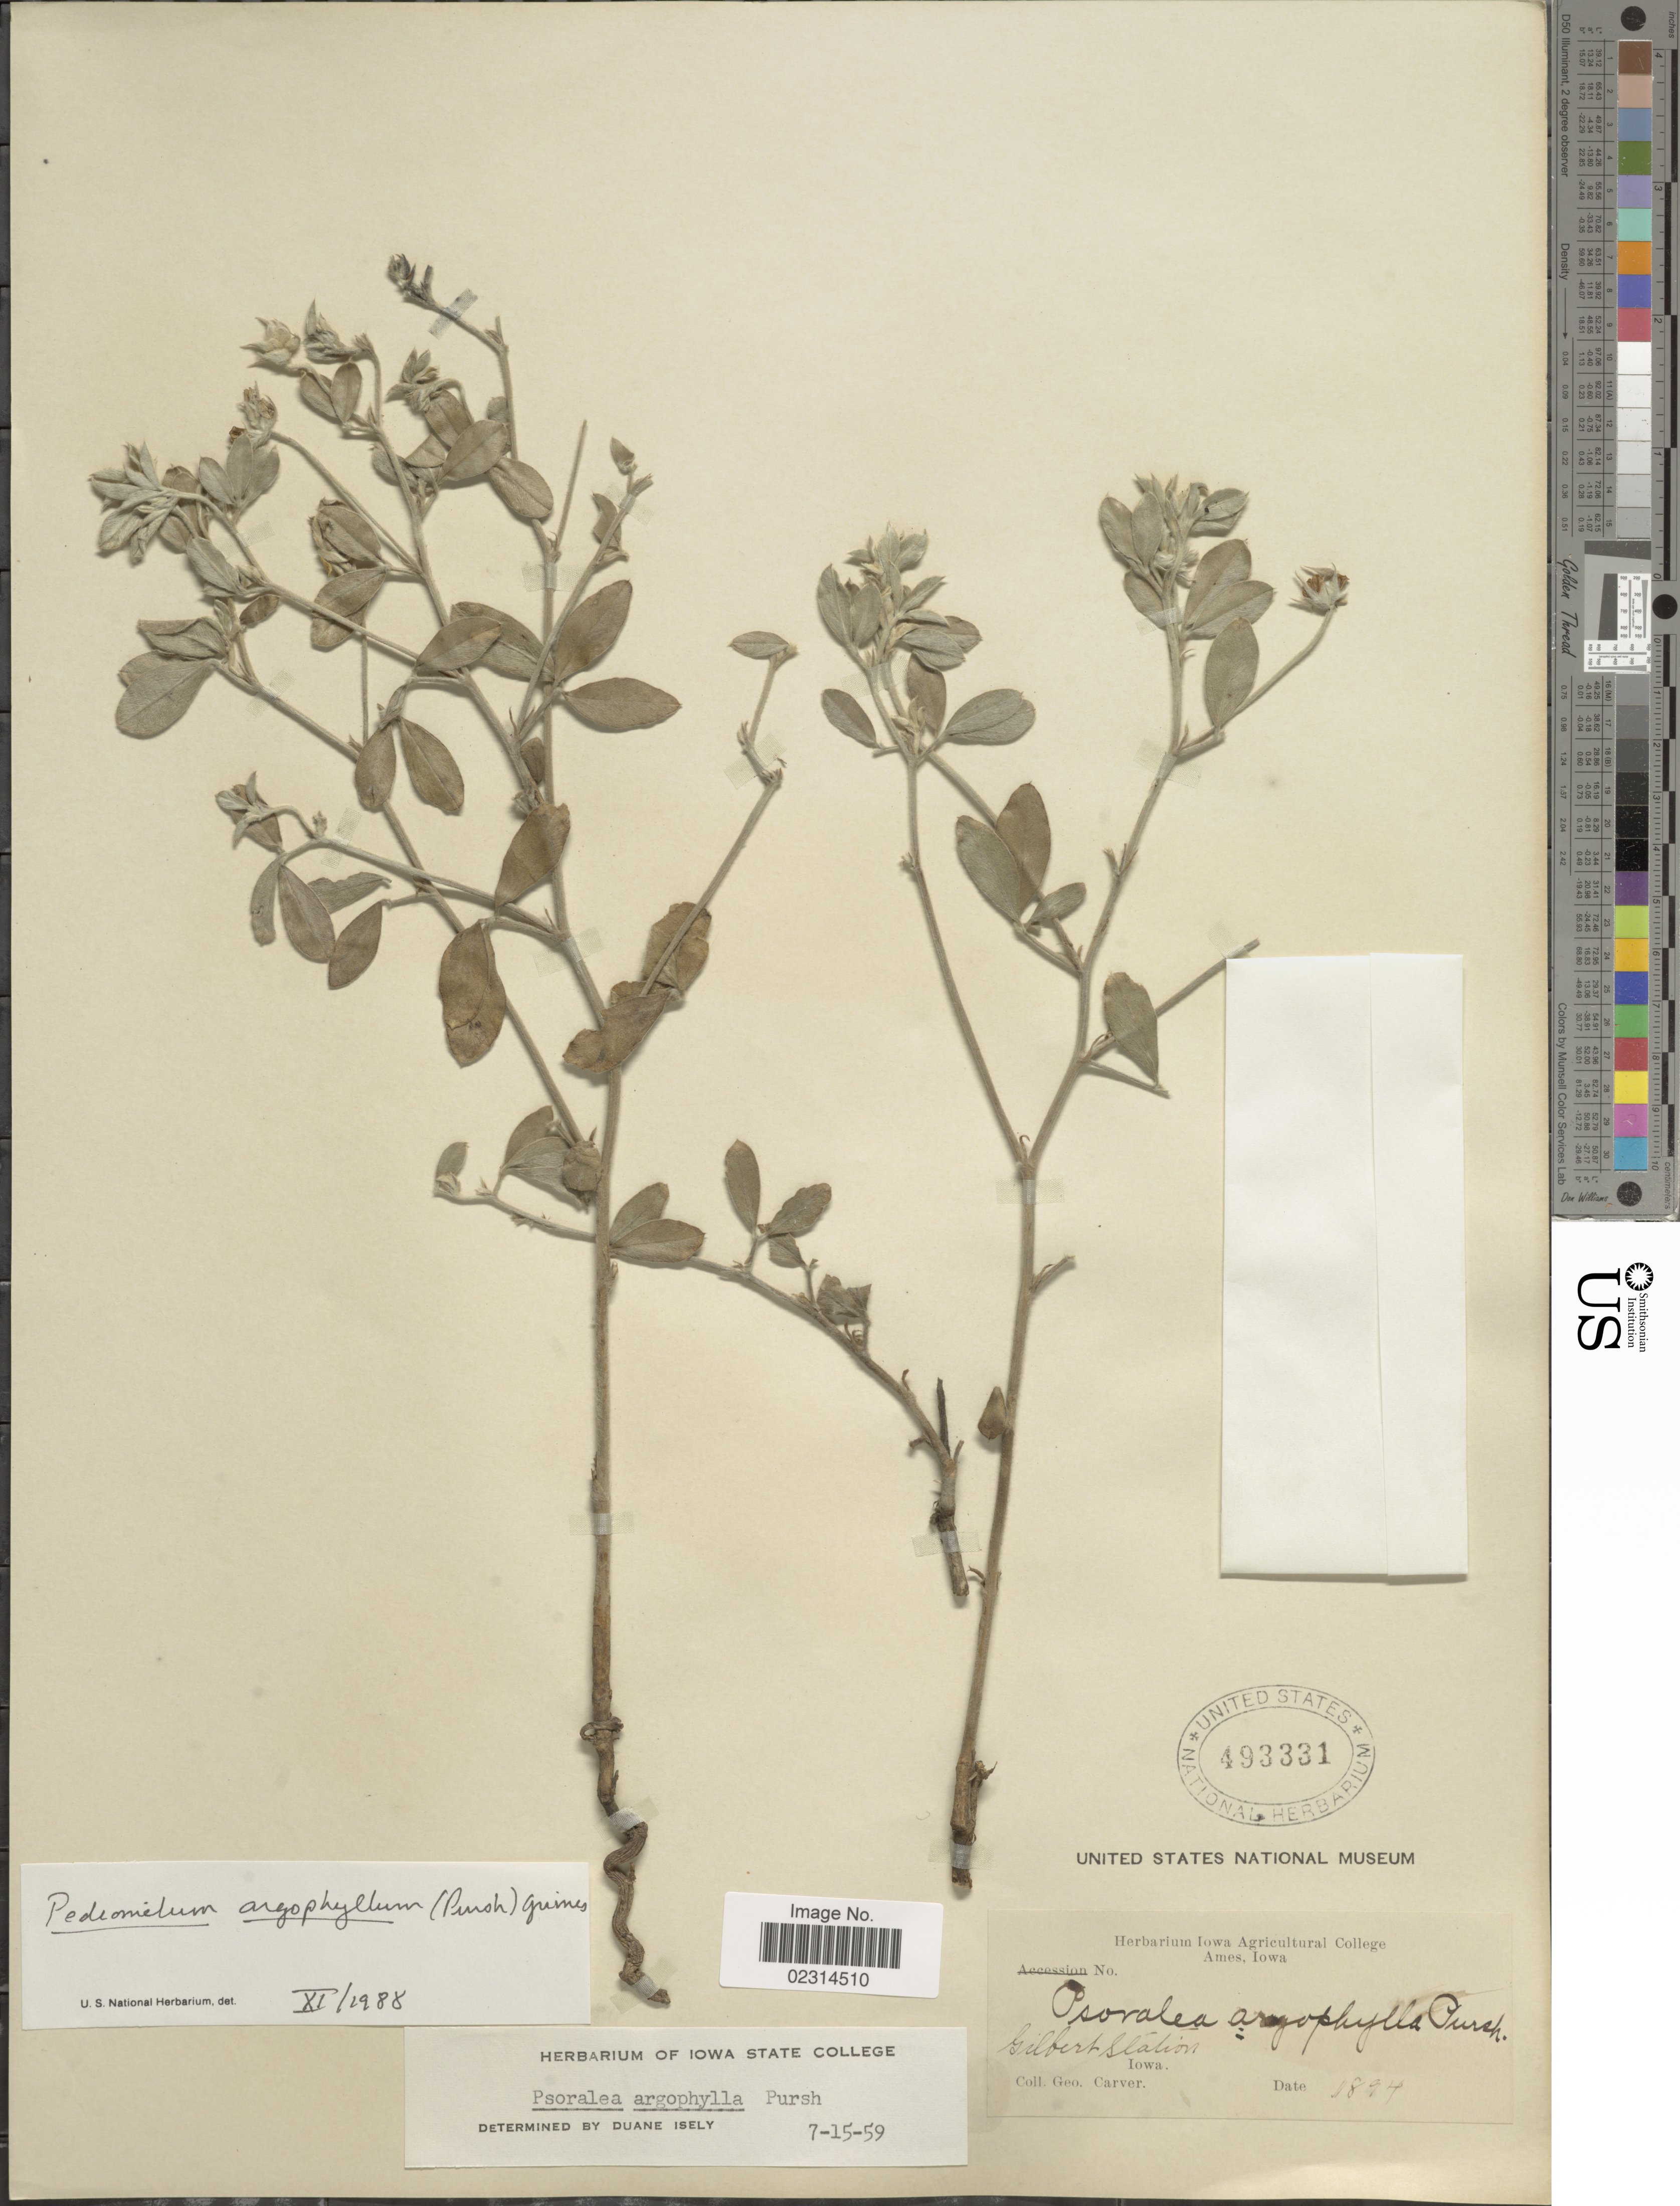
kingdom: Plantae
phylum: Tracheophyta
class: Magnoliopsida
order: Fabales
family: Fabaceae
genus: Pediomelum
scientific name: Pediomelum argophyllum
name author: (Pursh) J.W. Grimes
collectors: G. Carver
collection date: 1897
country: United States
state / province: Iowa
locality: Gilbert Station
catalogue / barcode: US 493331